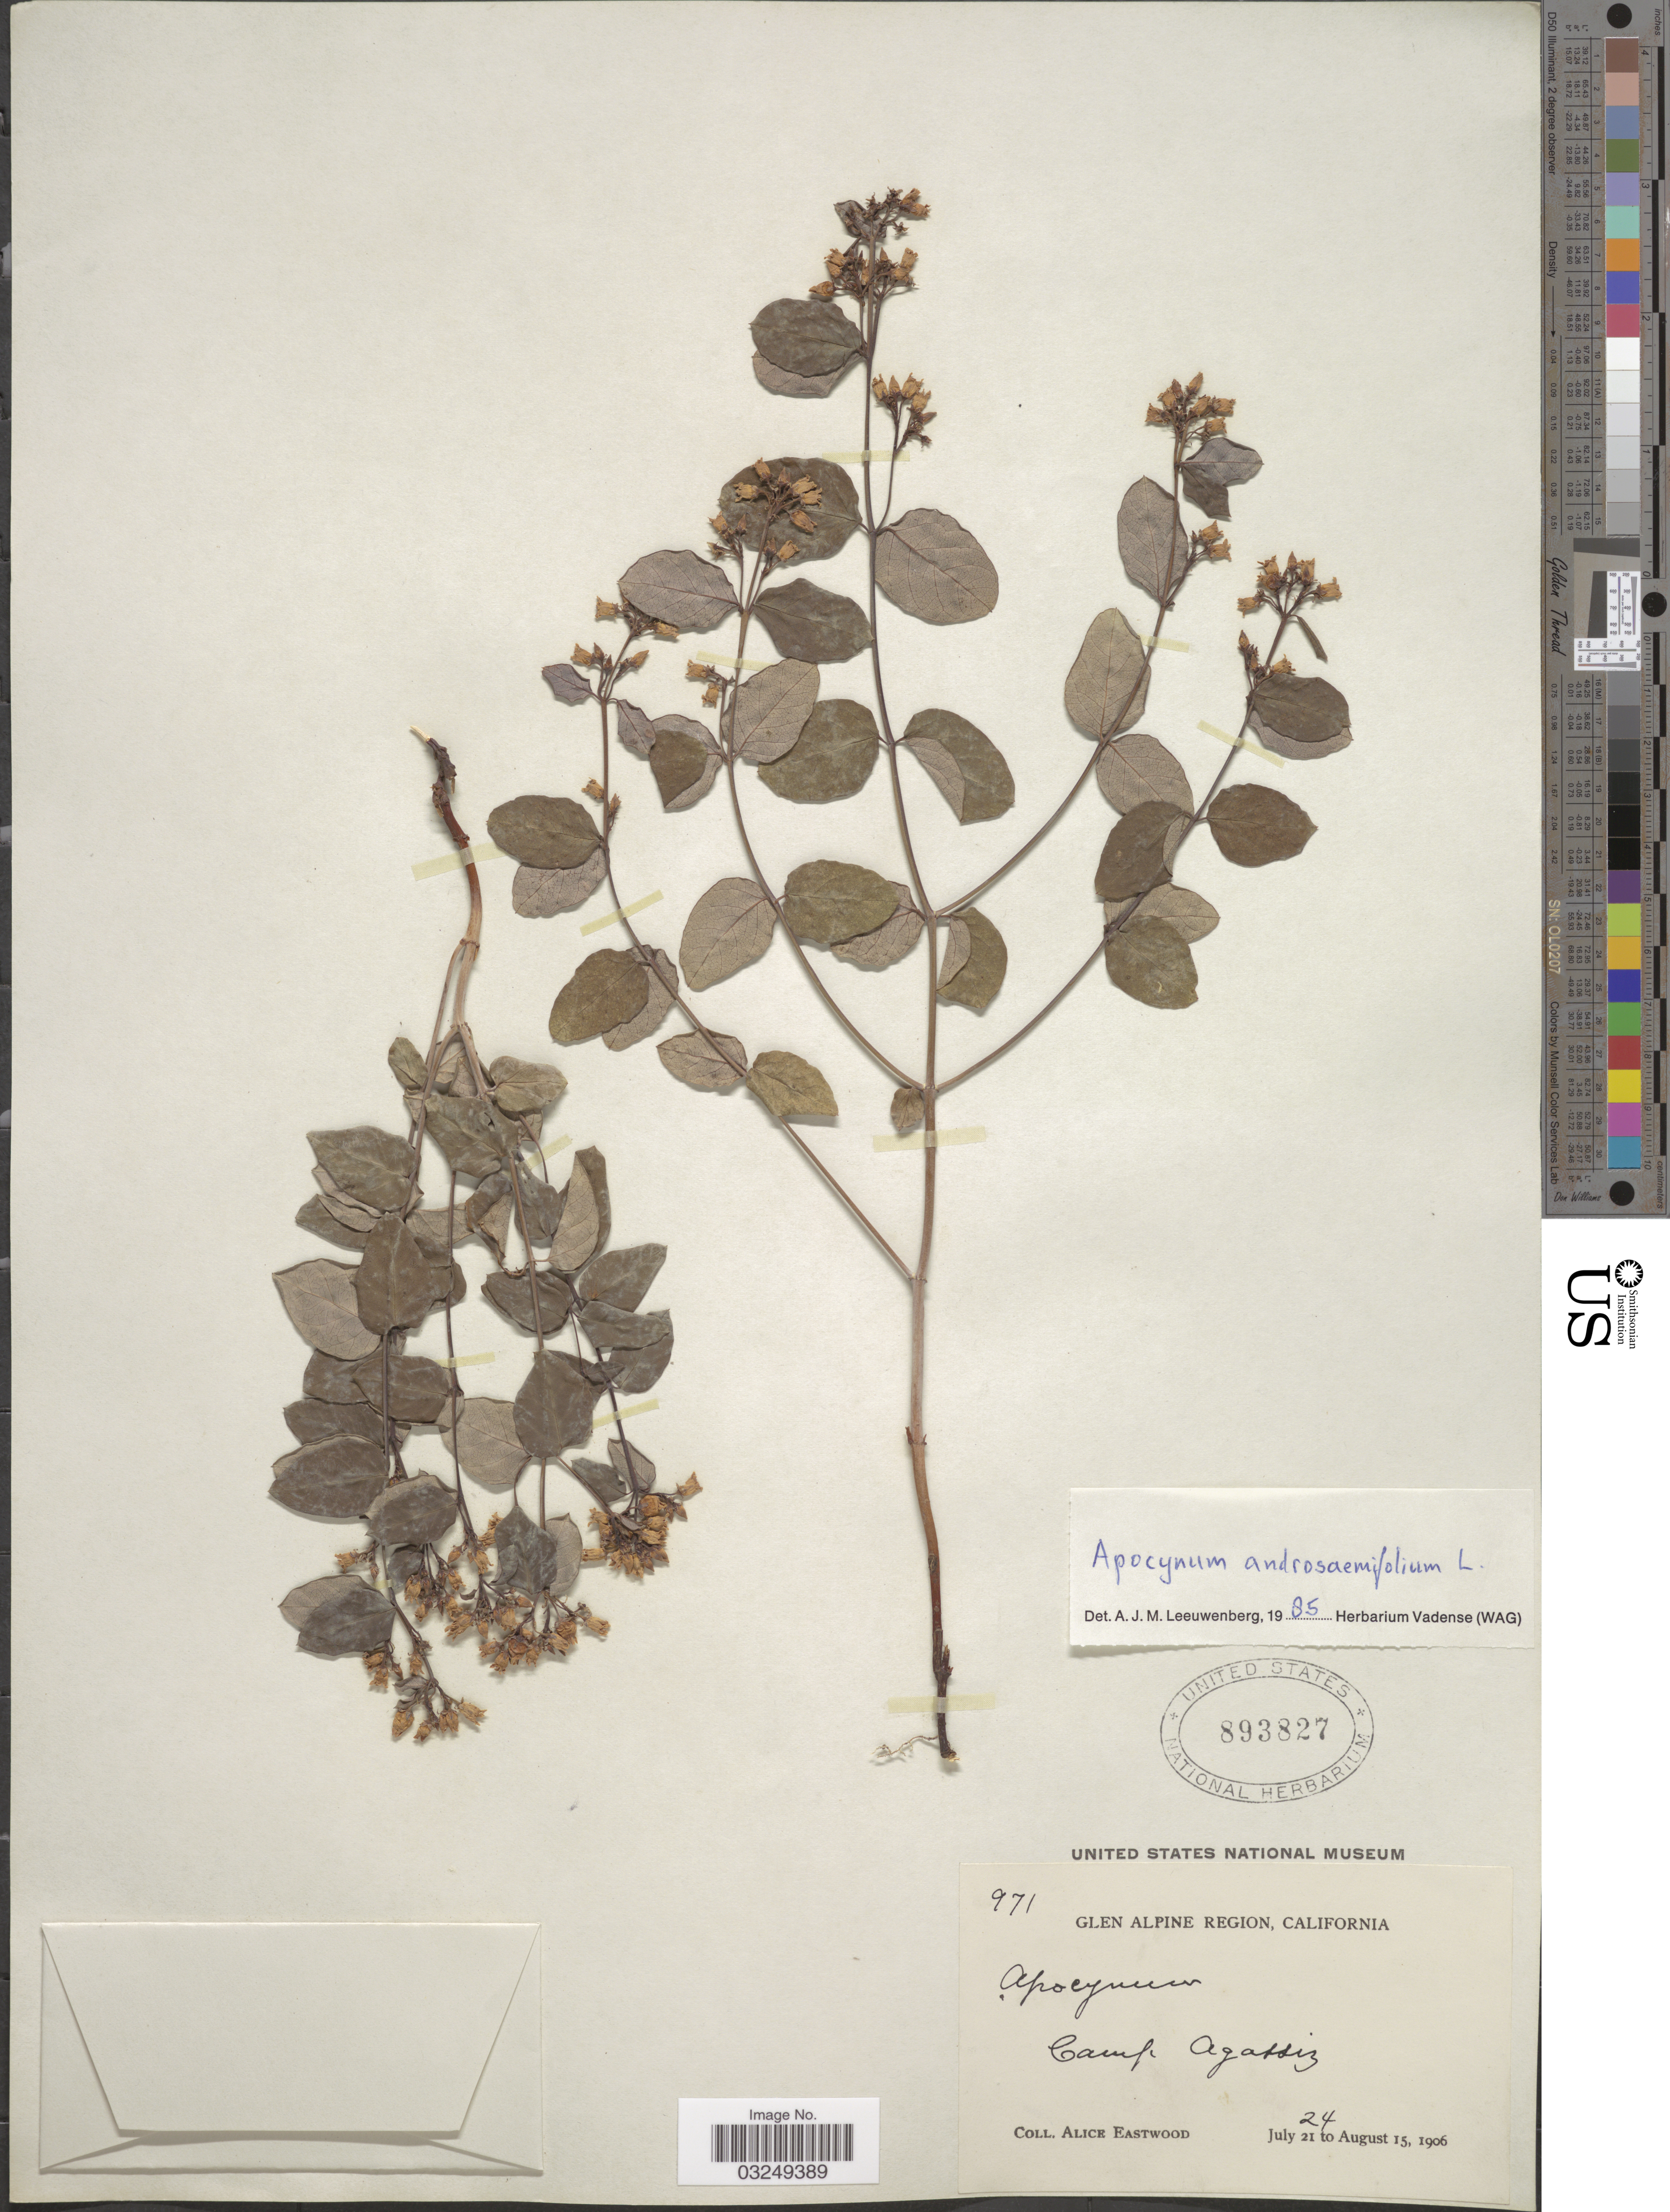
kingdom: Plantae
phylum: Tracheophyta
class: Magnoliopsida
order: Gentianales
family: Apocynaceae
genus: Apocynum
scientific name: Apocynum androsaemifolium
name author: L.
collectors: A. Eastwood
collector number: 971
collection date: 1906-07-24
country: United States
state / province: California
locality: Glen Alpine Region. Camp Agassiz.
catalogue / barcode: US 893827